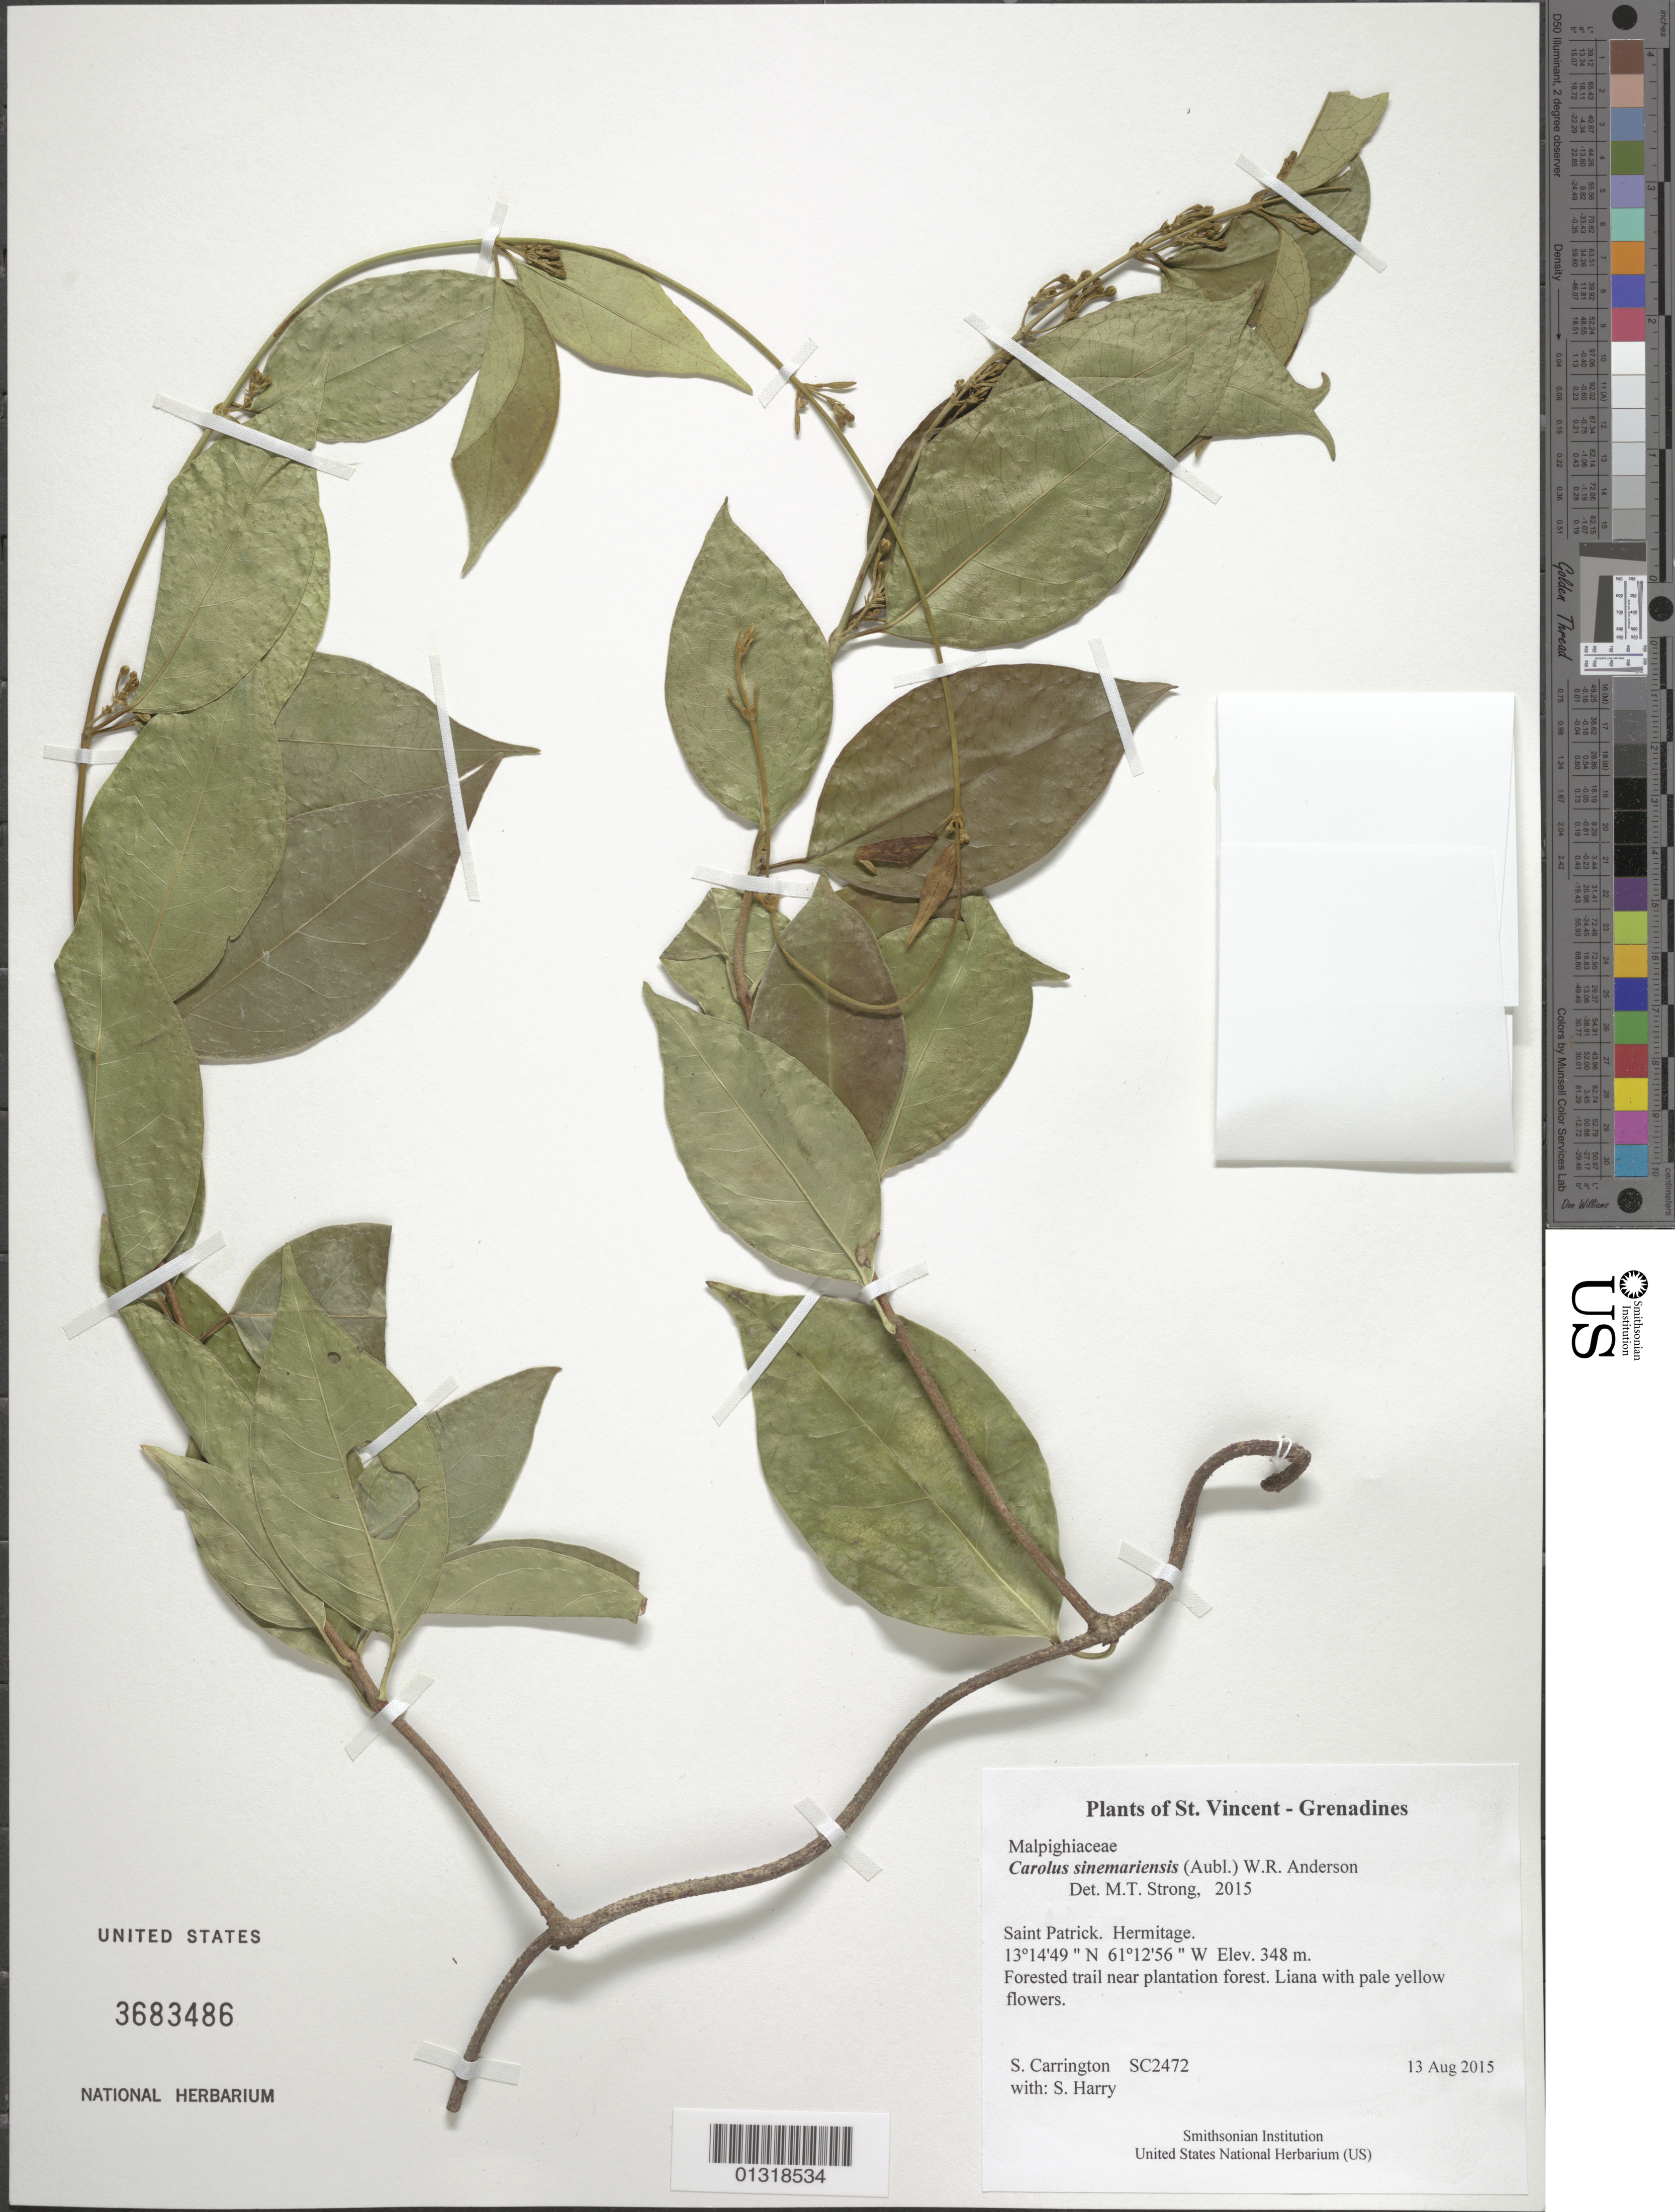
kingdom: Plantae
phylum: Tracheophyta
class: Magnoliopsida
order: Malpighiales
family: Malpighiaceae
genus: Carolus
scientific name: Carolus sinemariensis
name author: (Aubl.) W.R. Anderson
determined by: Strong, M. T., (US), Smithsonian Institution - National Museum of Natural History (UNITED STATES)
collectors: C. M. S. Carrington & S. Harry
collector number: SC2472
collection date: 2015-08-13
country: St. Vincent - Grenadines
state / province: Saint Patrick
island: St Vincent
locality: Hermitage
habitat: Forested trail near plantation forest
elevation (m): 348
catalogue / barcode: US 3683486